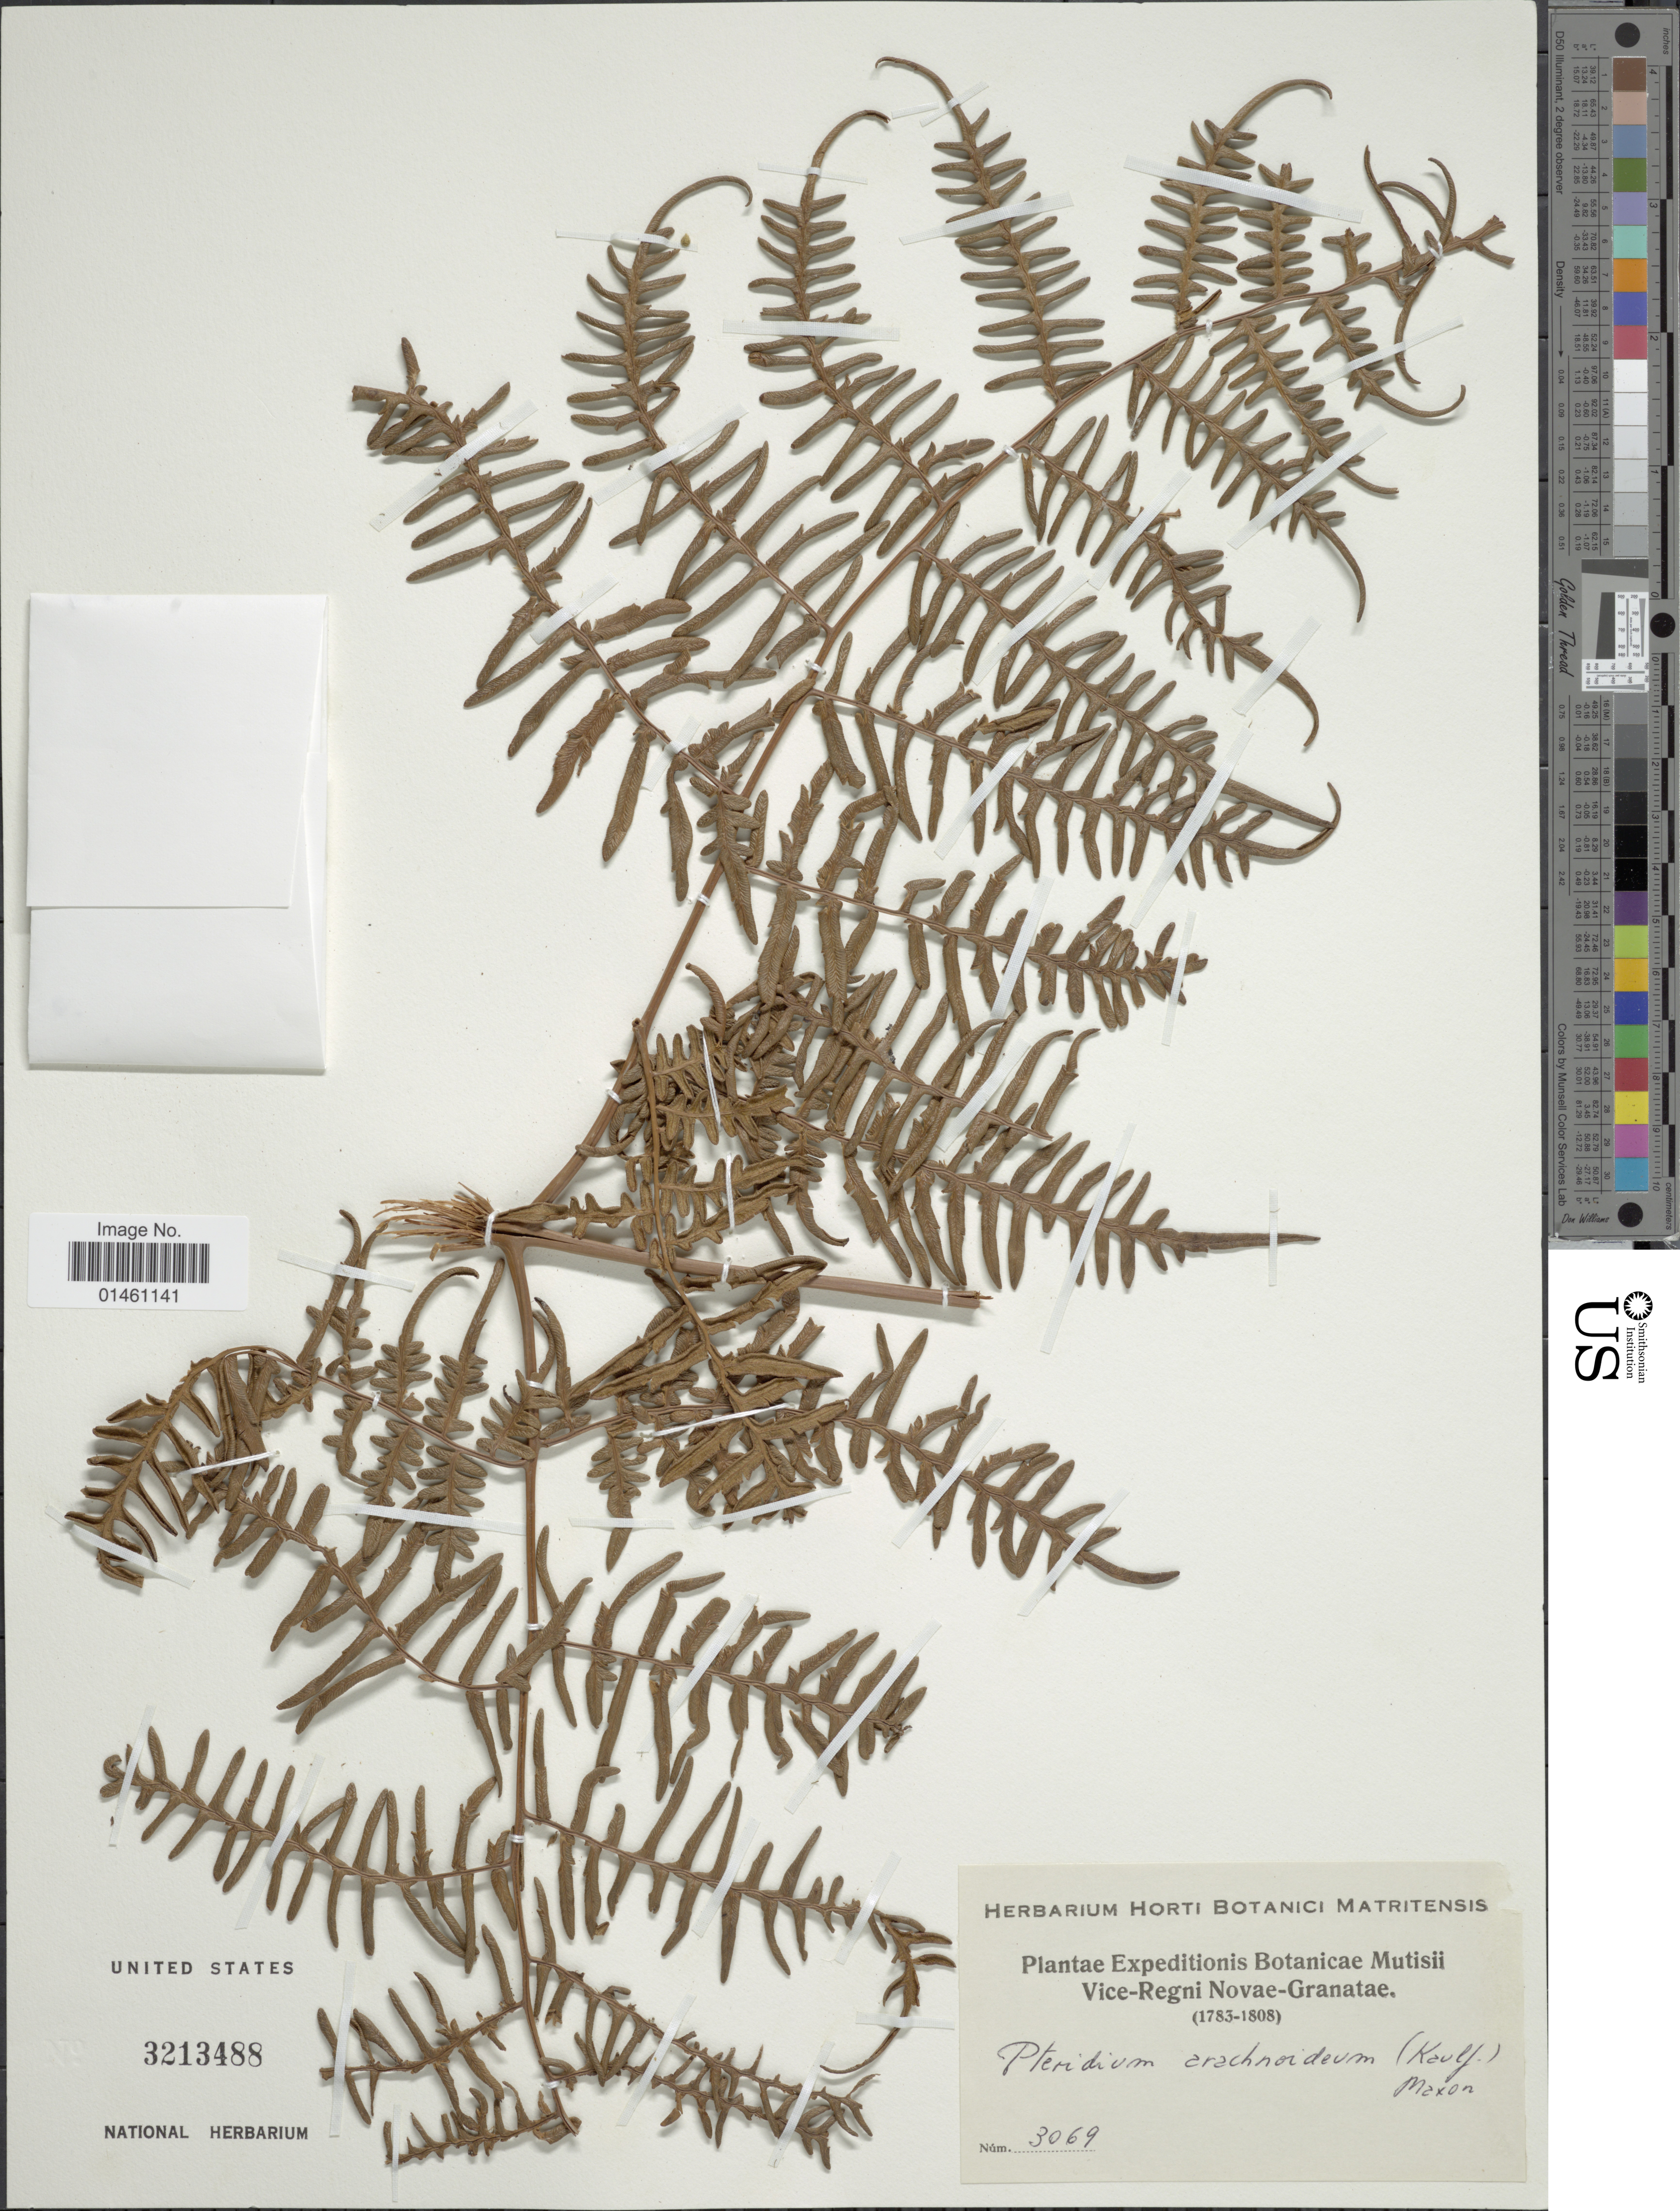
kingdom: Plantae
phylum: Tracheophyta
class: Polypodiopsida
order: Polypodiales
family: Dennstaedtiaceae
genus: Pteridium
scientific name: Pteridium aquilinum var. arachnoideum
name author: (Kaulf.) Herter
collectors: Herbarium Horti Botanici Matritensis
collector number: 3069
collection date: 1783/1808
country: Colombia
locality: Vice-Regni Novae-Granatae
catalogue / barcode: US 3213488